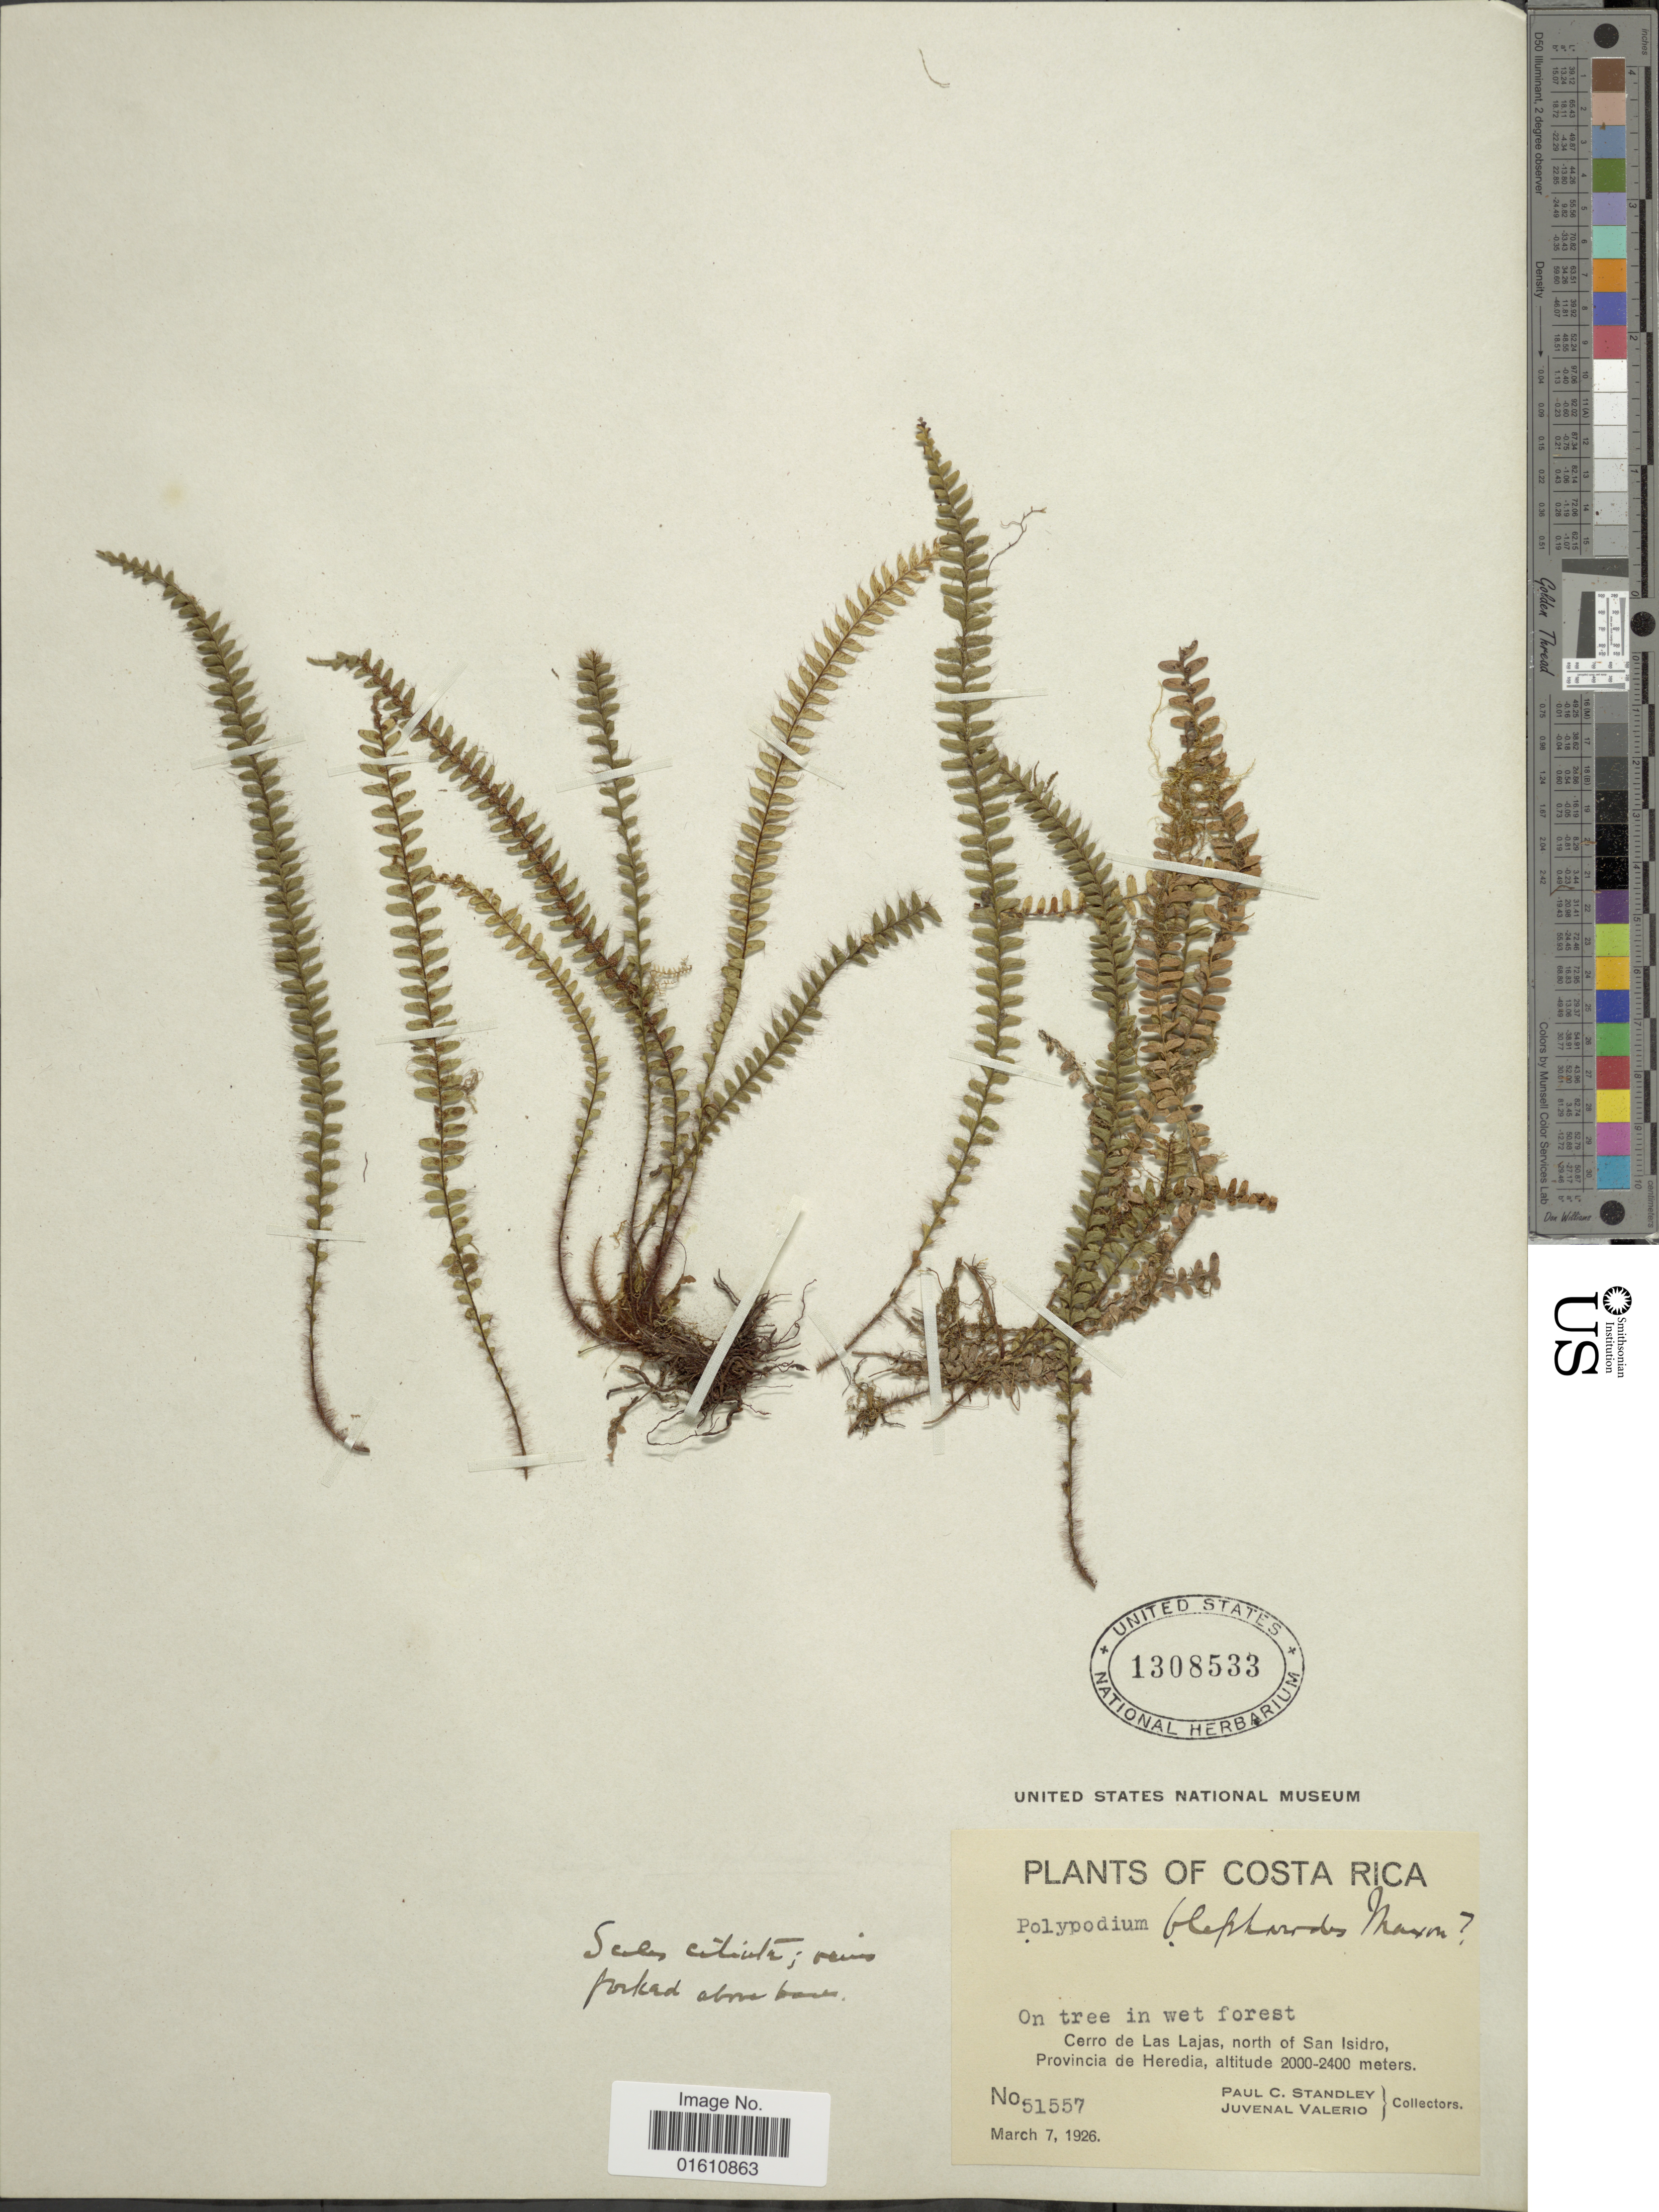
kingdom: Plantae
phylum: Tracheophyta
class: Polypodiopsida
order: Polypodiales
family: Polypodiaceae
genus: Moranopteris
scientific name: Moranopteris taenifolia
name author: (Jenman) R. Y. Hirai & J. Prado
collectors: P. C. Standley & J. Valerio R.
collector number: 51557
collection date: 1926-03-07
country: Costa Rica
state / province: Heredia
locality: Cerro de Las Lajas, north of San Isidro, Provincia de Heredia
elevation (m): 2000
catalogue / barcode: US 1308533